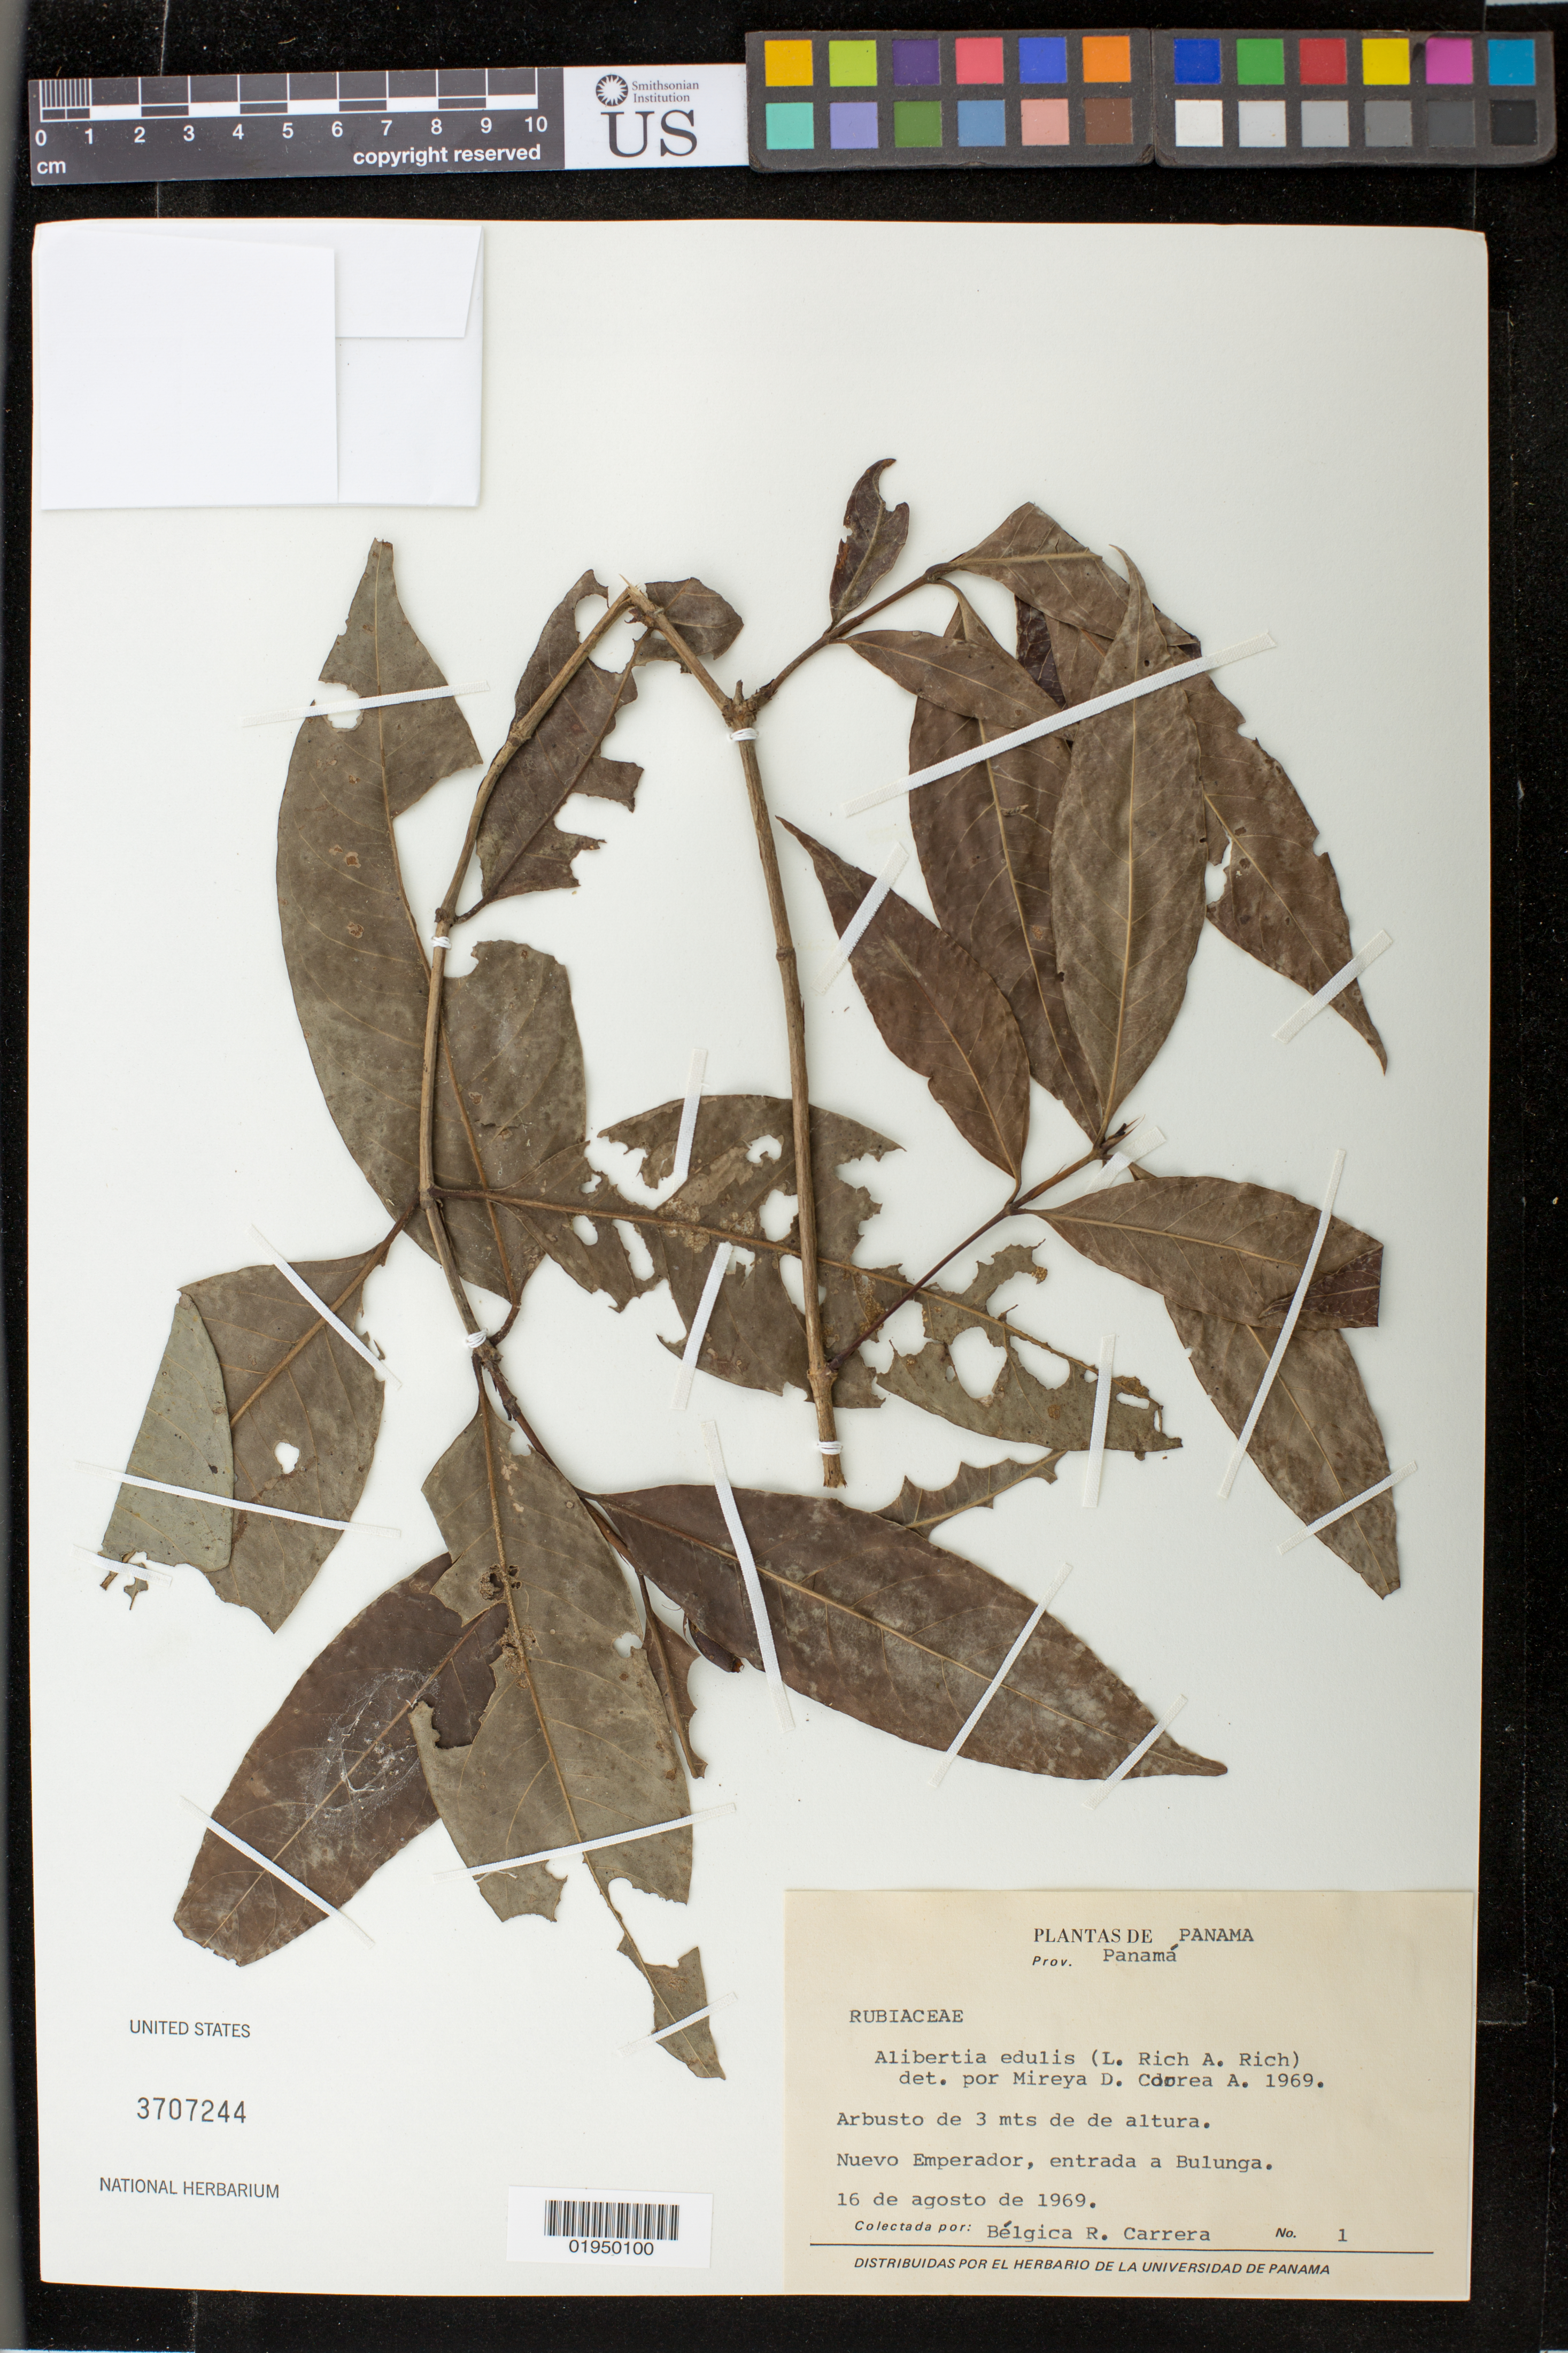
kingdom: Plantae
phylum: Tracheophyta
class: Magnoliopsida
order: Gentianales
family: Rubiaceae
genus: Alibertia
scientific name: Alibertia edulis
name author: (Rich.) A. Rich. ex DC.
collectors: B. Carrera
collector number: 1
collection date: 1969-08-16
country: Panama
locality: Nuevo Emperador, entrada a Bulunga.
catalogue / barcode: US 3707244